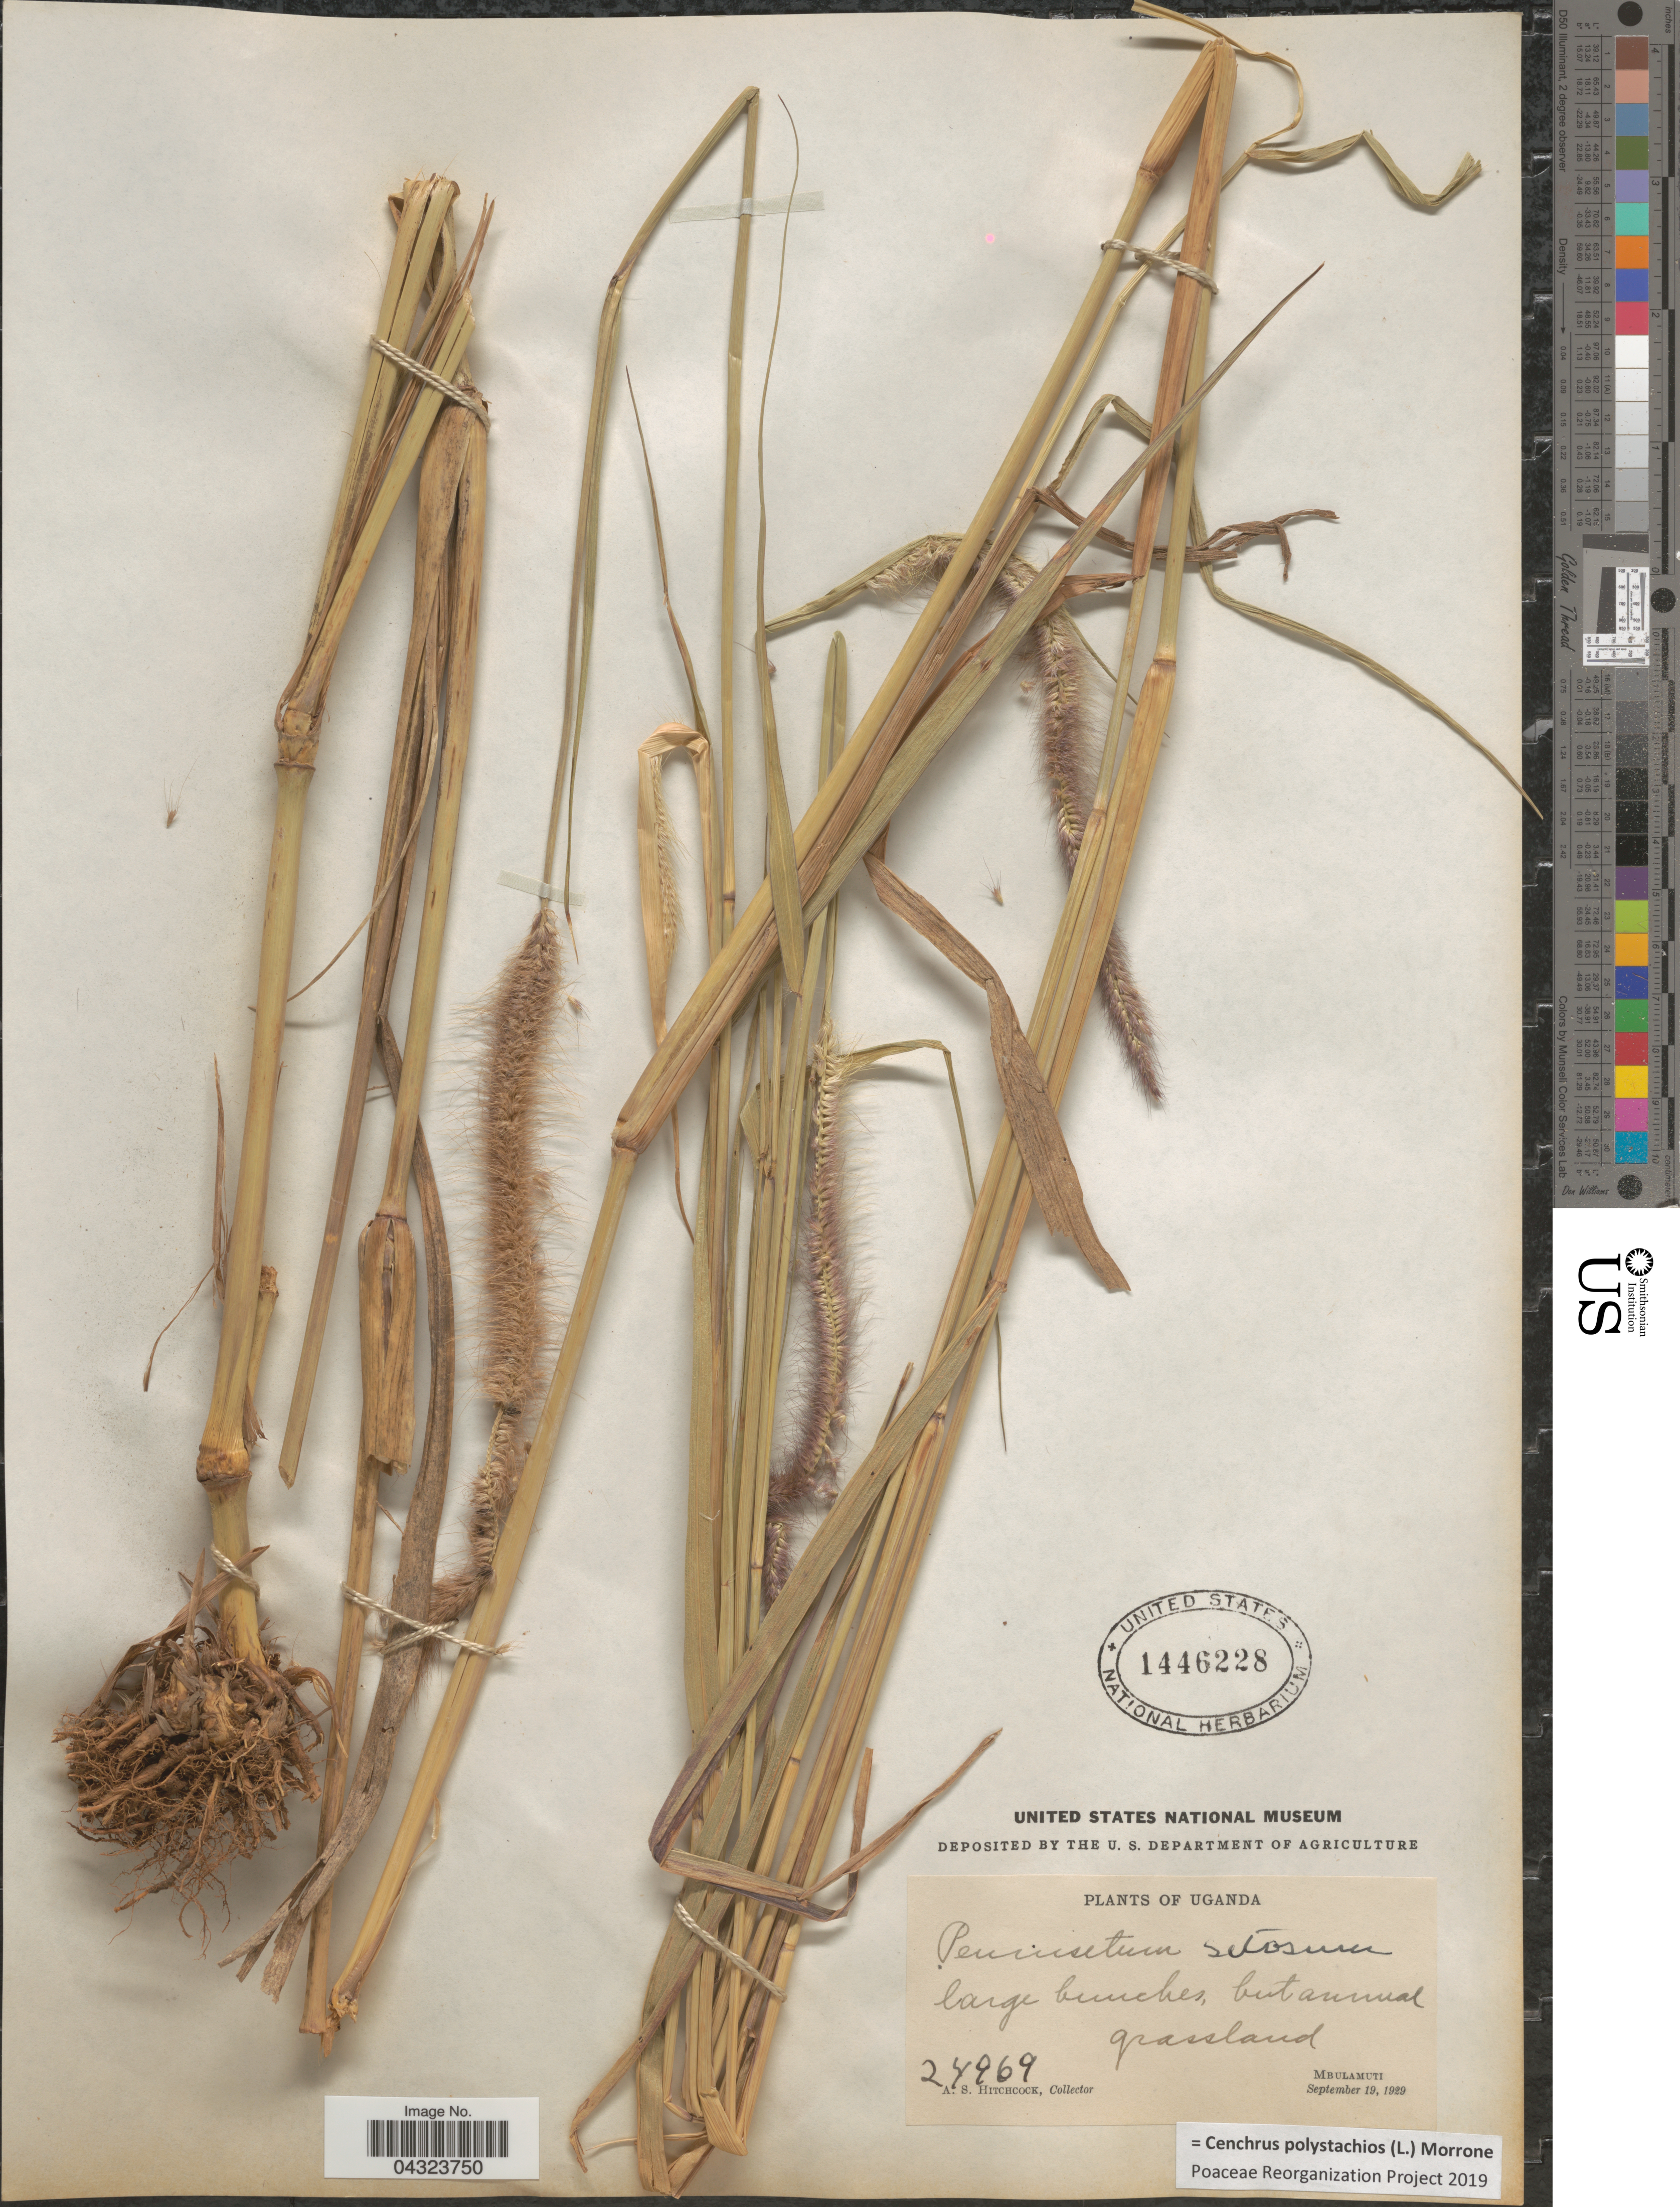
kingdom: Plantae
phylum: Tracheophyta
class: Liliopsida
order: Poales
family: Poaceae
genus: Cenchrus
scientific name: Cenchrus polystachios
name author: (L.) Morrone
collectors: A. S. Hitchcock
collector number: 24969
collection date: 1929-09-19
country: Uganda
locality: Mbulamuti.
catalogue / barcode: US 1446228